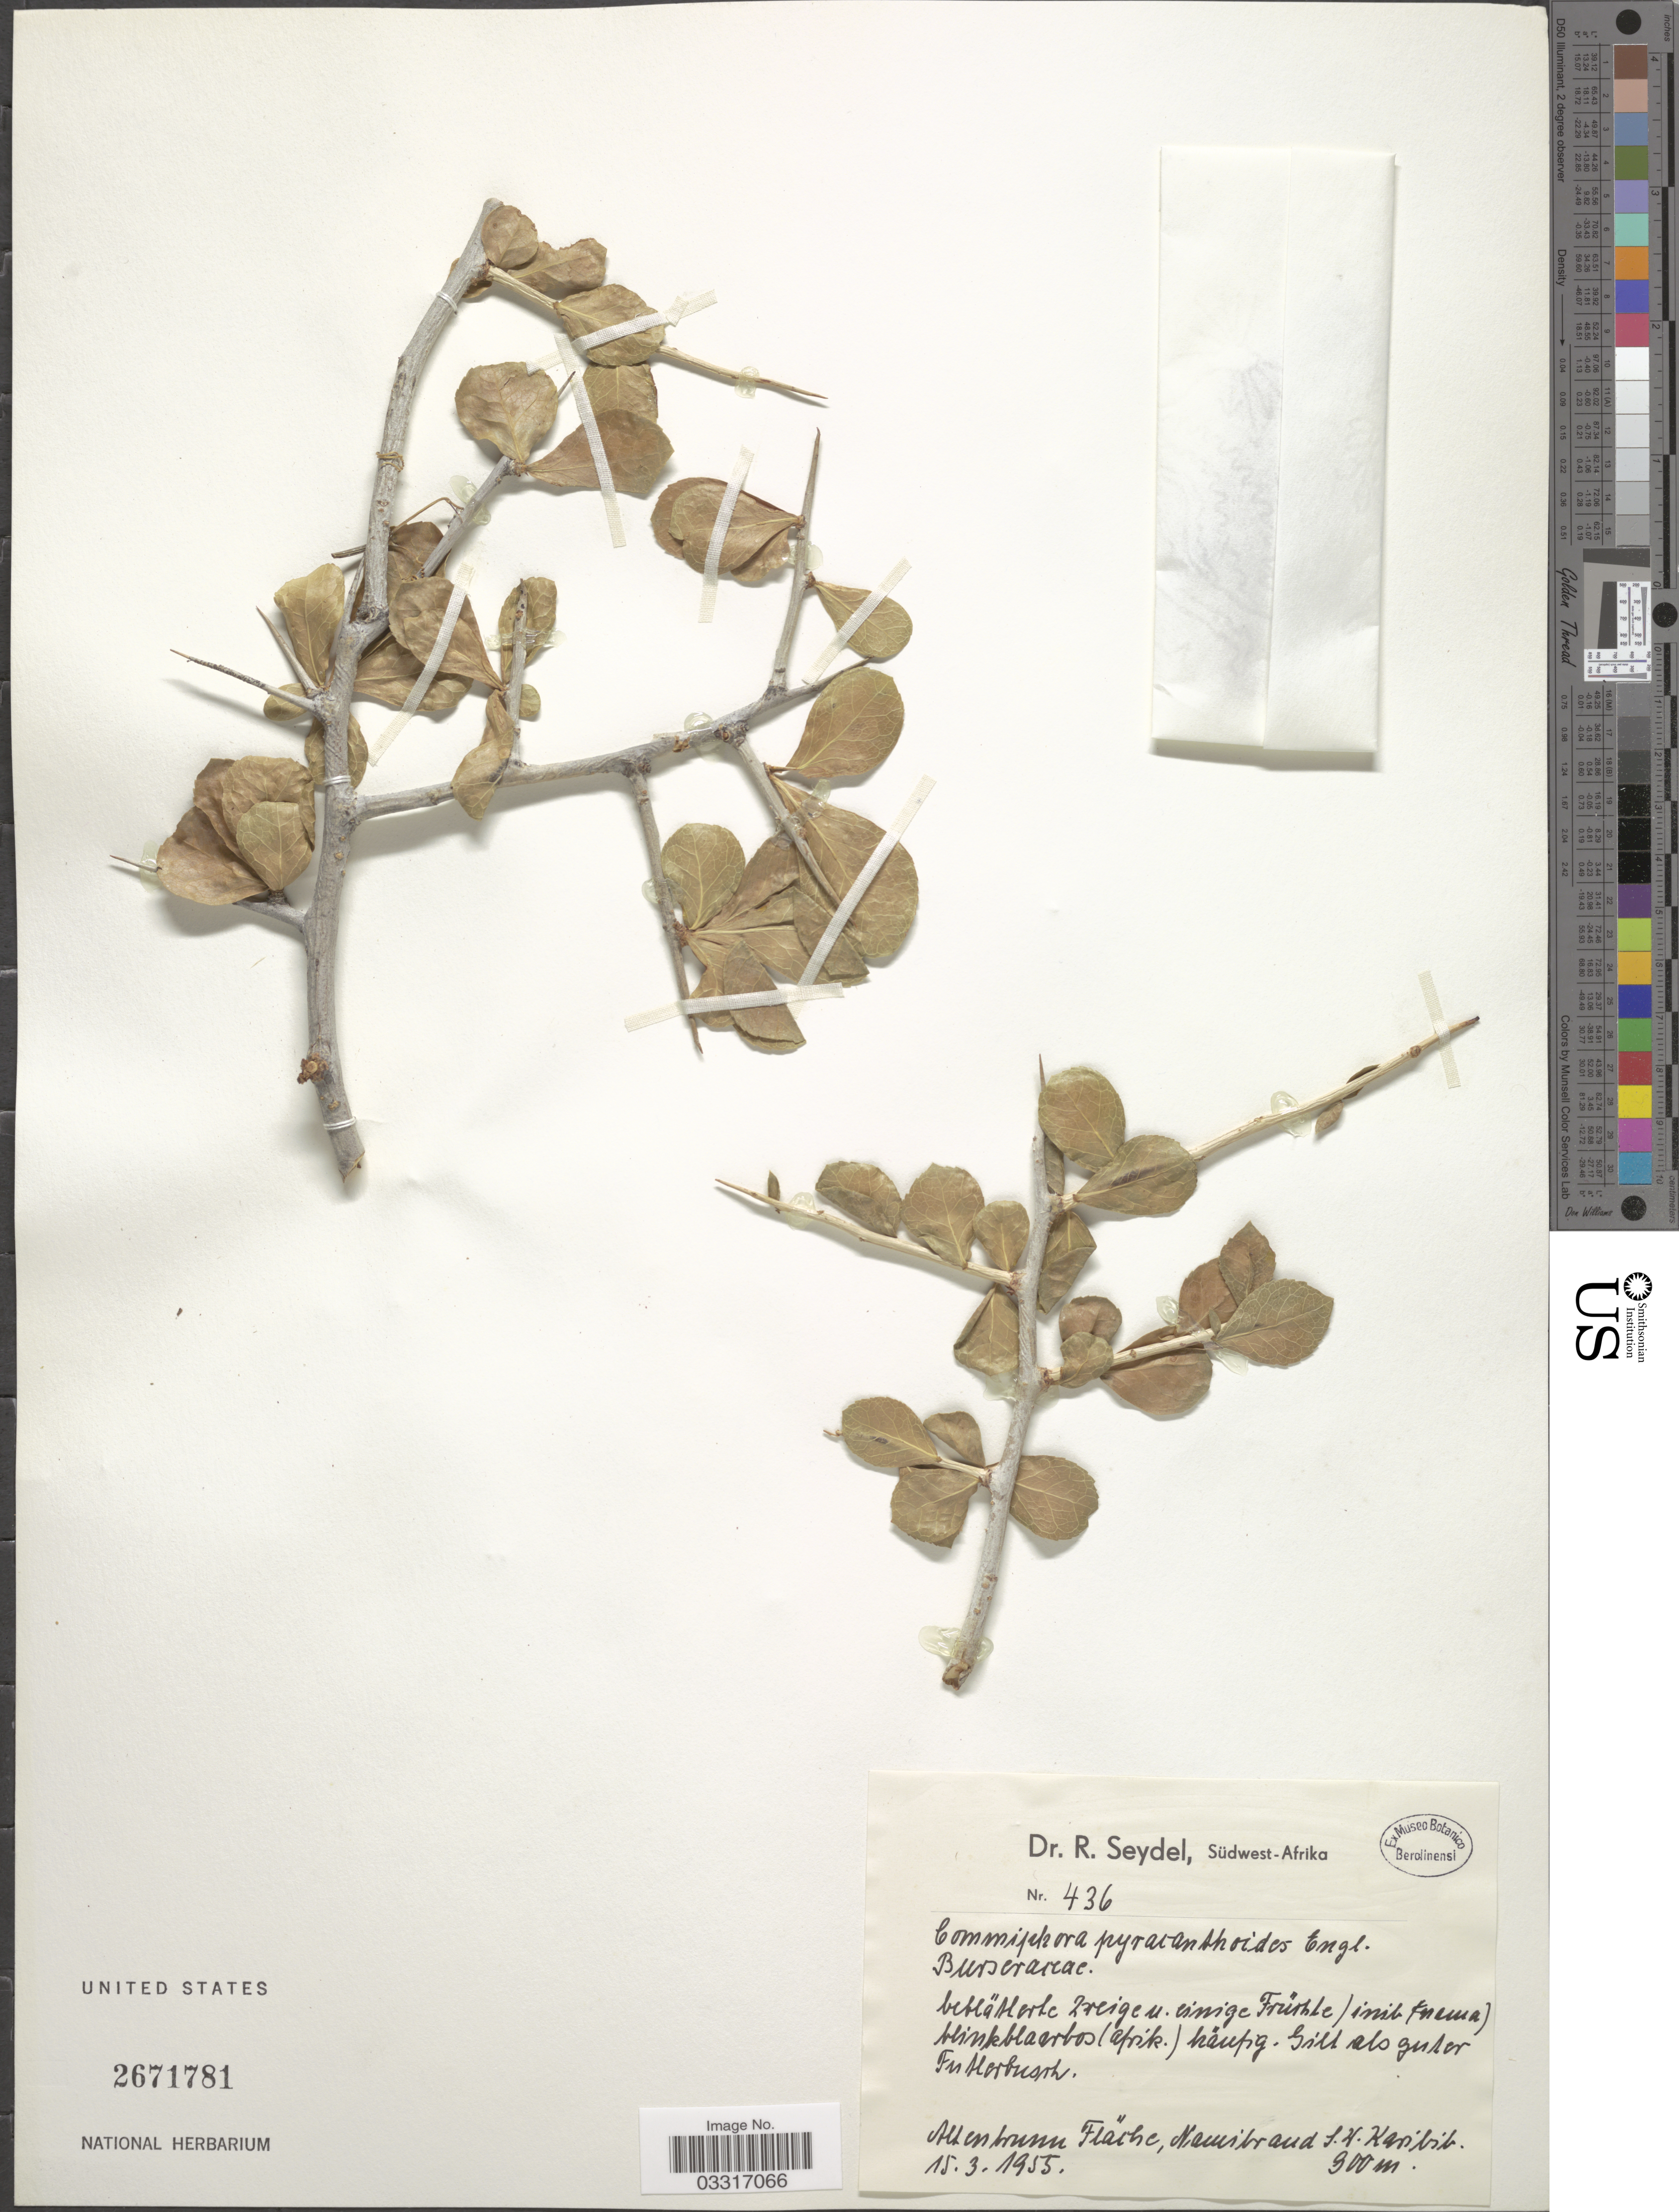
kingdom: Plantae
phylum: Tracheophyta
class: Magnoliopsida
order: Sapindales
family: Burseraceae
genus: Commiphora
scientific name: Commiphora pyracanthoides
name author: Engl.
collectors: R. Seydel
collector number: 436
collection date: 1955-03-15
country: Namibia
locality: Südwest-Afrika. Altenbrunn Flache, Namibrand S.W. Karibib.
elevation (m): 900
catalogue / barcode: US 2671781